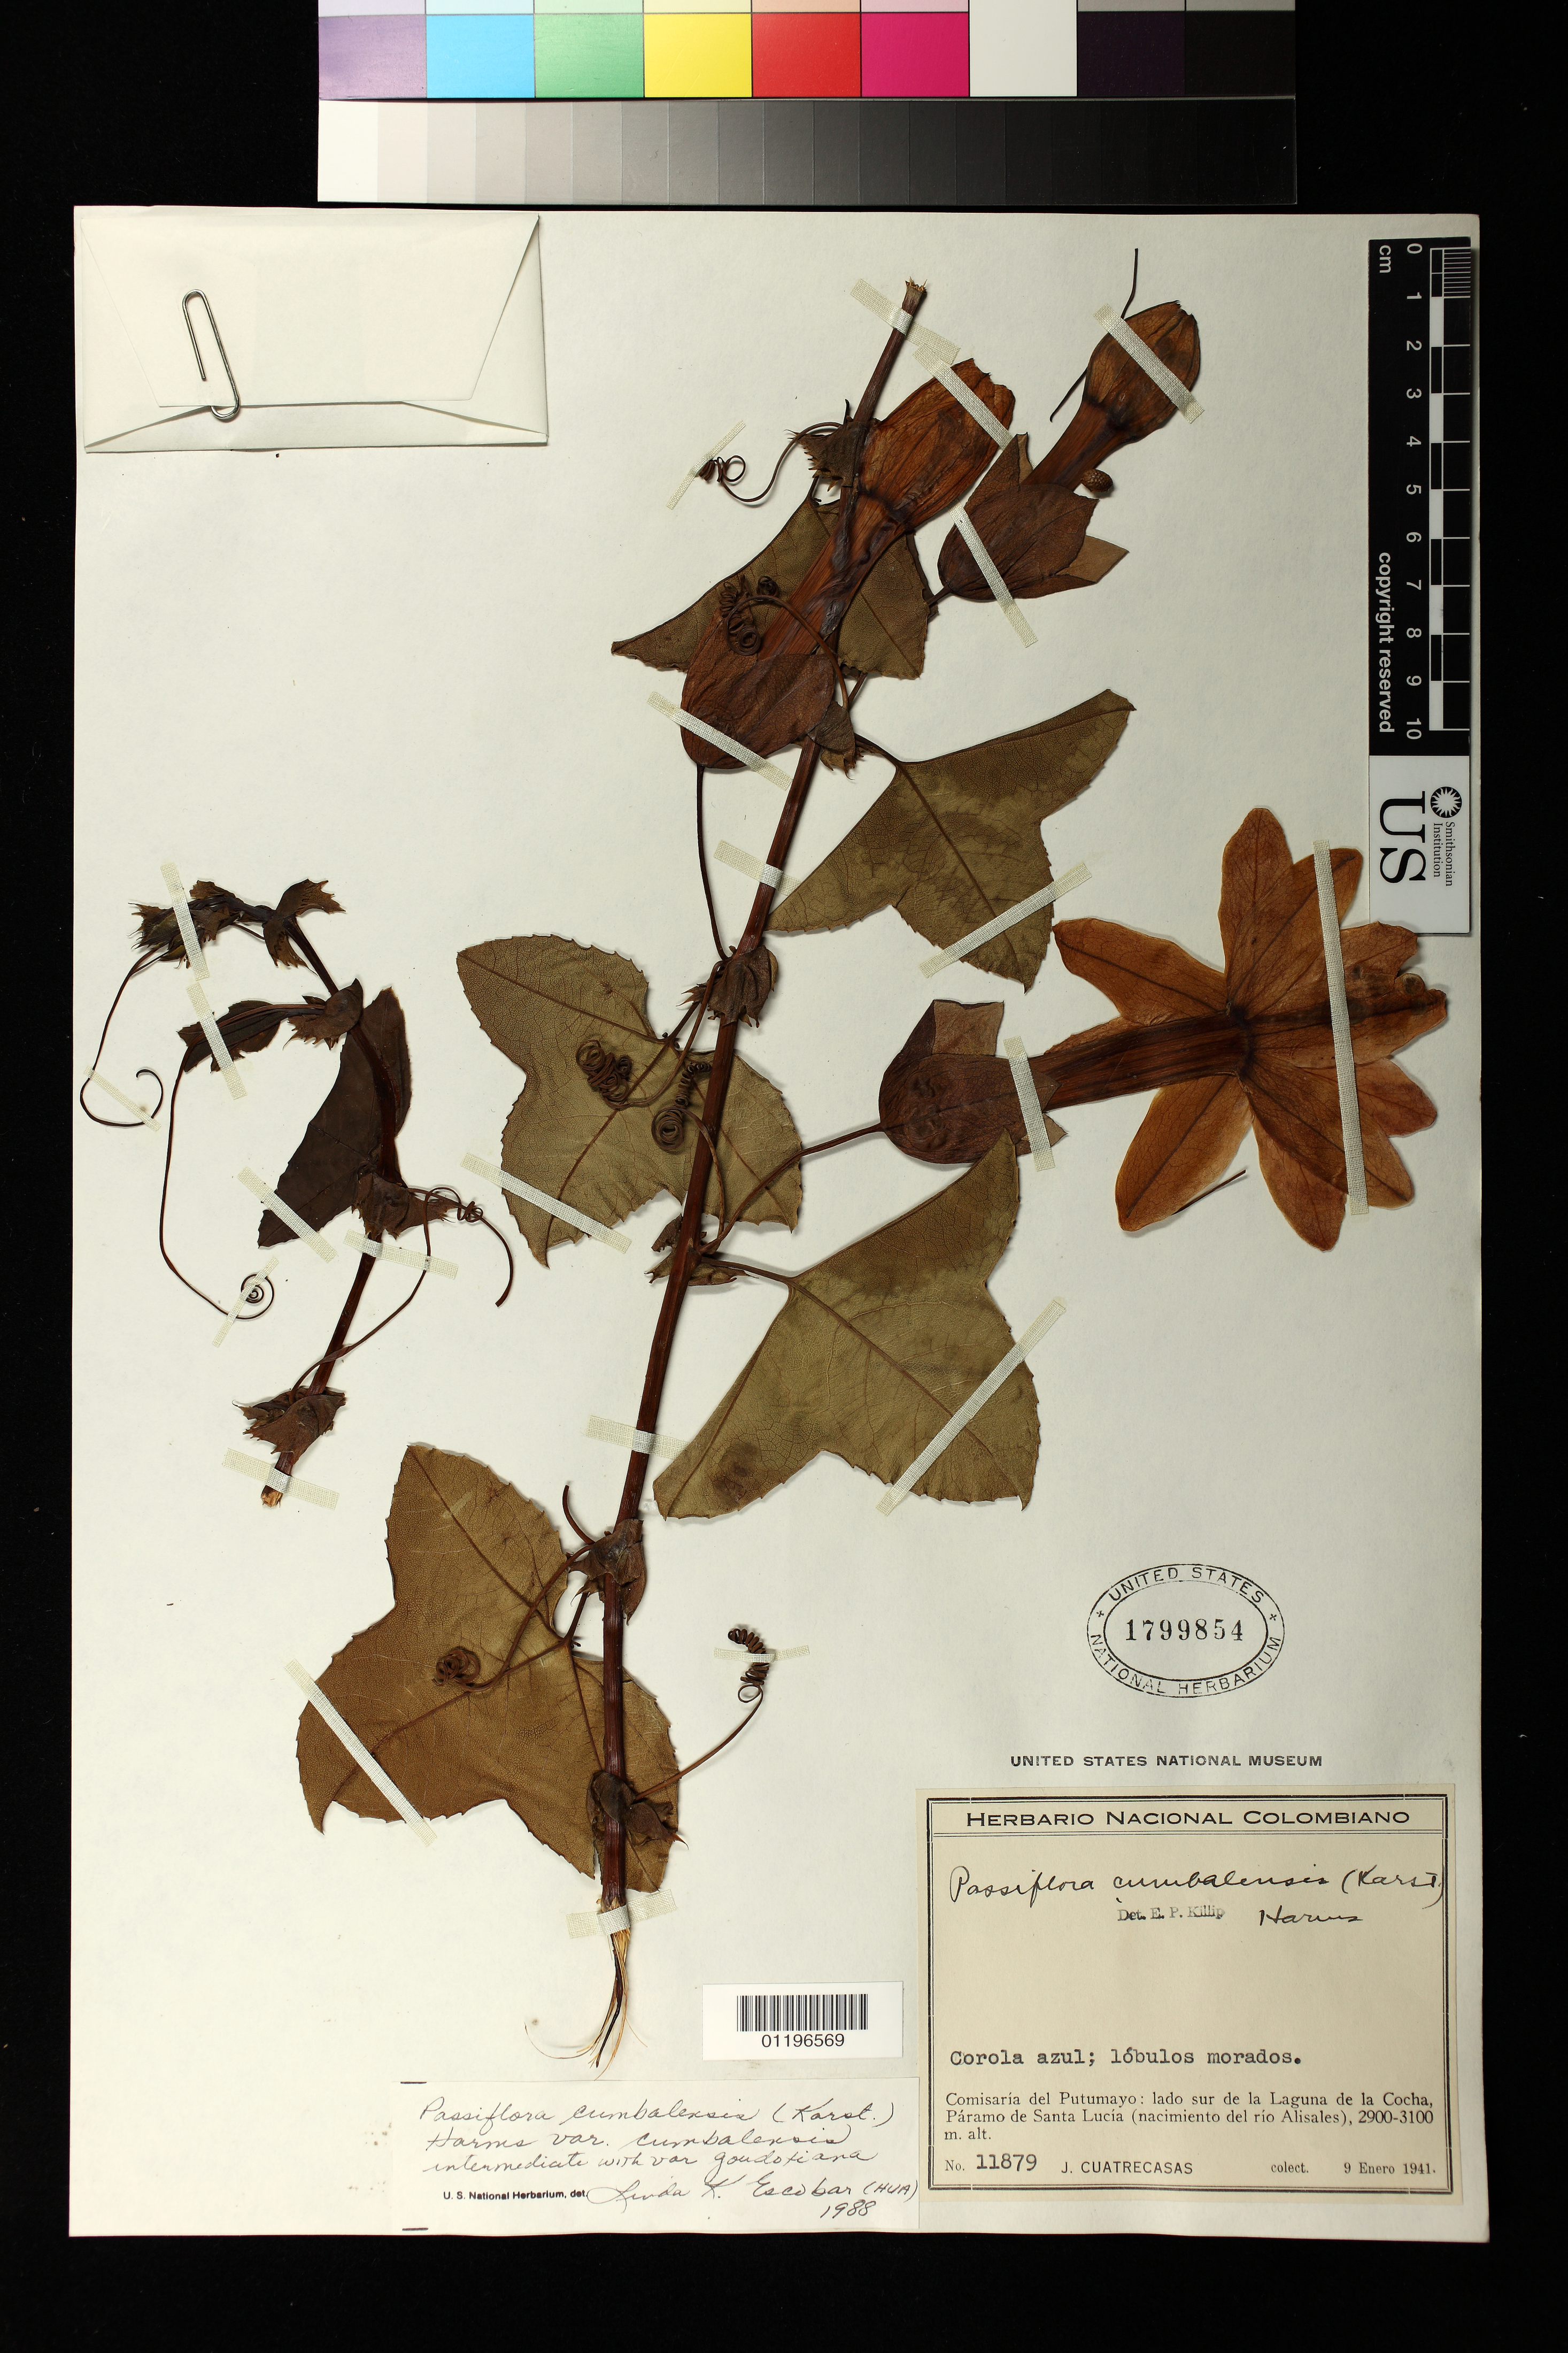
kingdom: Plantae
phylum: Tracheophyta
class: Magnoliopsida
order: Malpighiales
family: Passifloraceae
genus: Passiflora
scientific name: Passiflora cumbalensis var. cumbalensis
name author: (H. Karst.) Harms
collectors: J. Cuatrecasas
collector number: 11879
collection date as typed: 01 Sep 1941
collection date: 1941-09-01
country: Colombia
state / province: Nariño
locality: Comisaria del Putomayo : lado sur de la Laguna de la Cocha, Paramo de Santa Lucia (nacimiento del rio Alisales)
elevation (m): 2900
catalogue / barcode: US 1799854